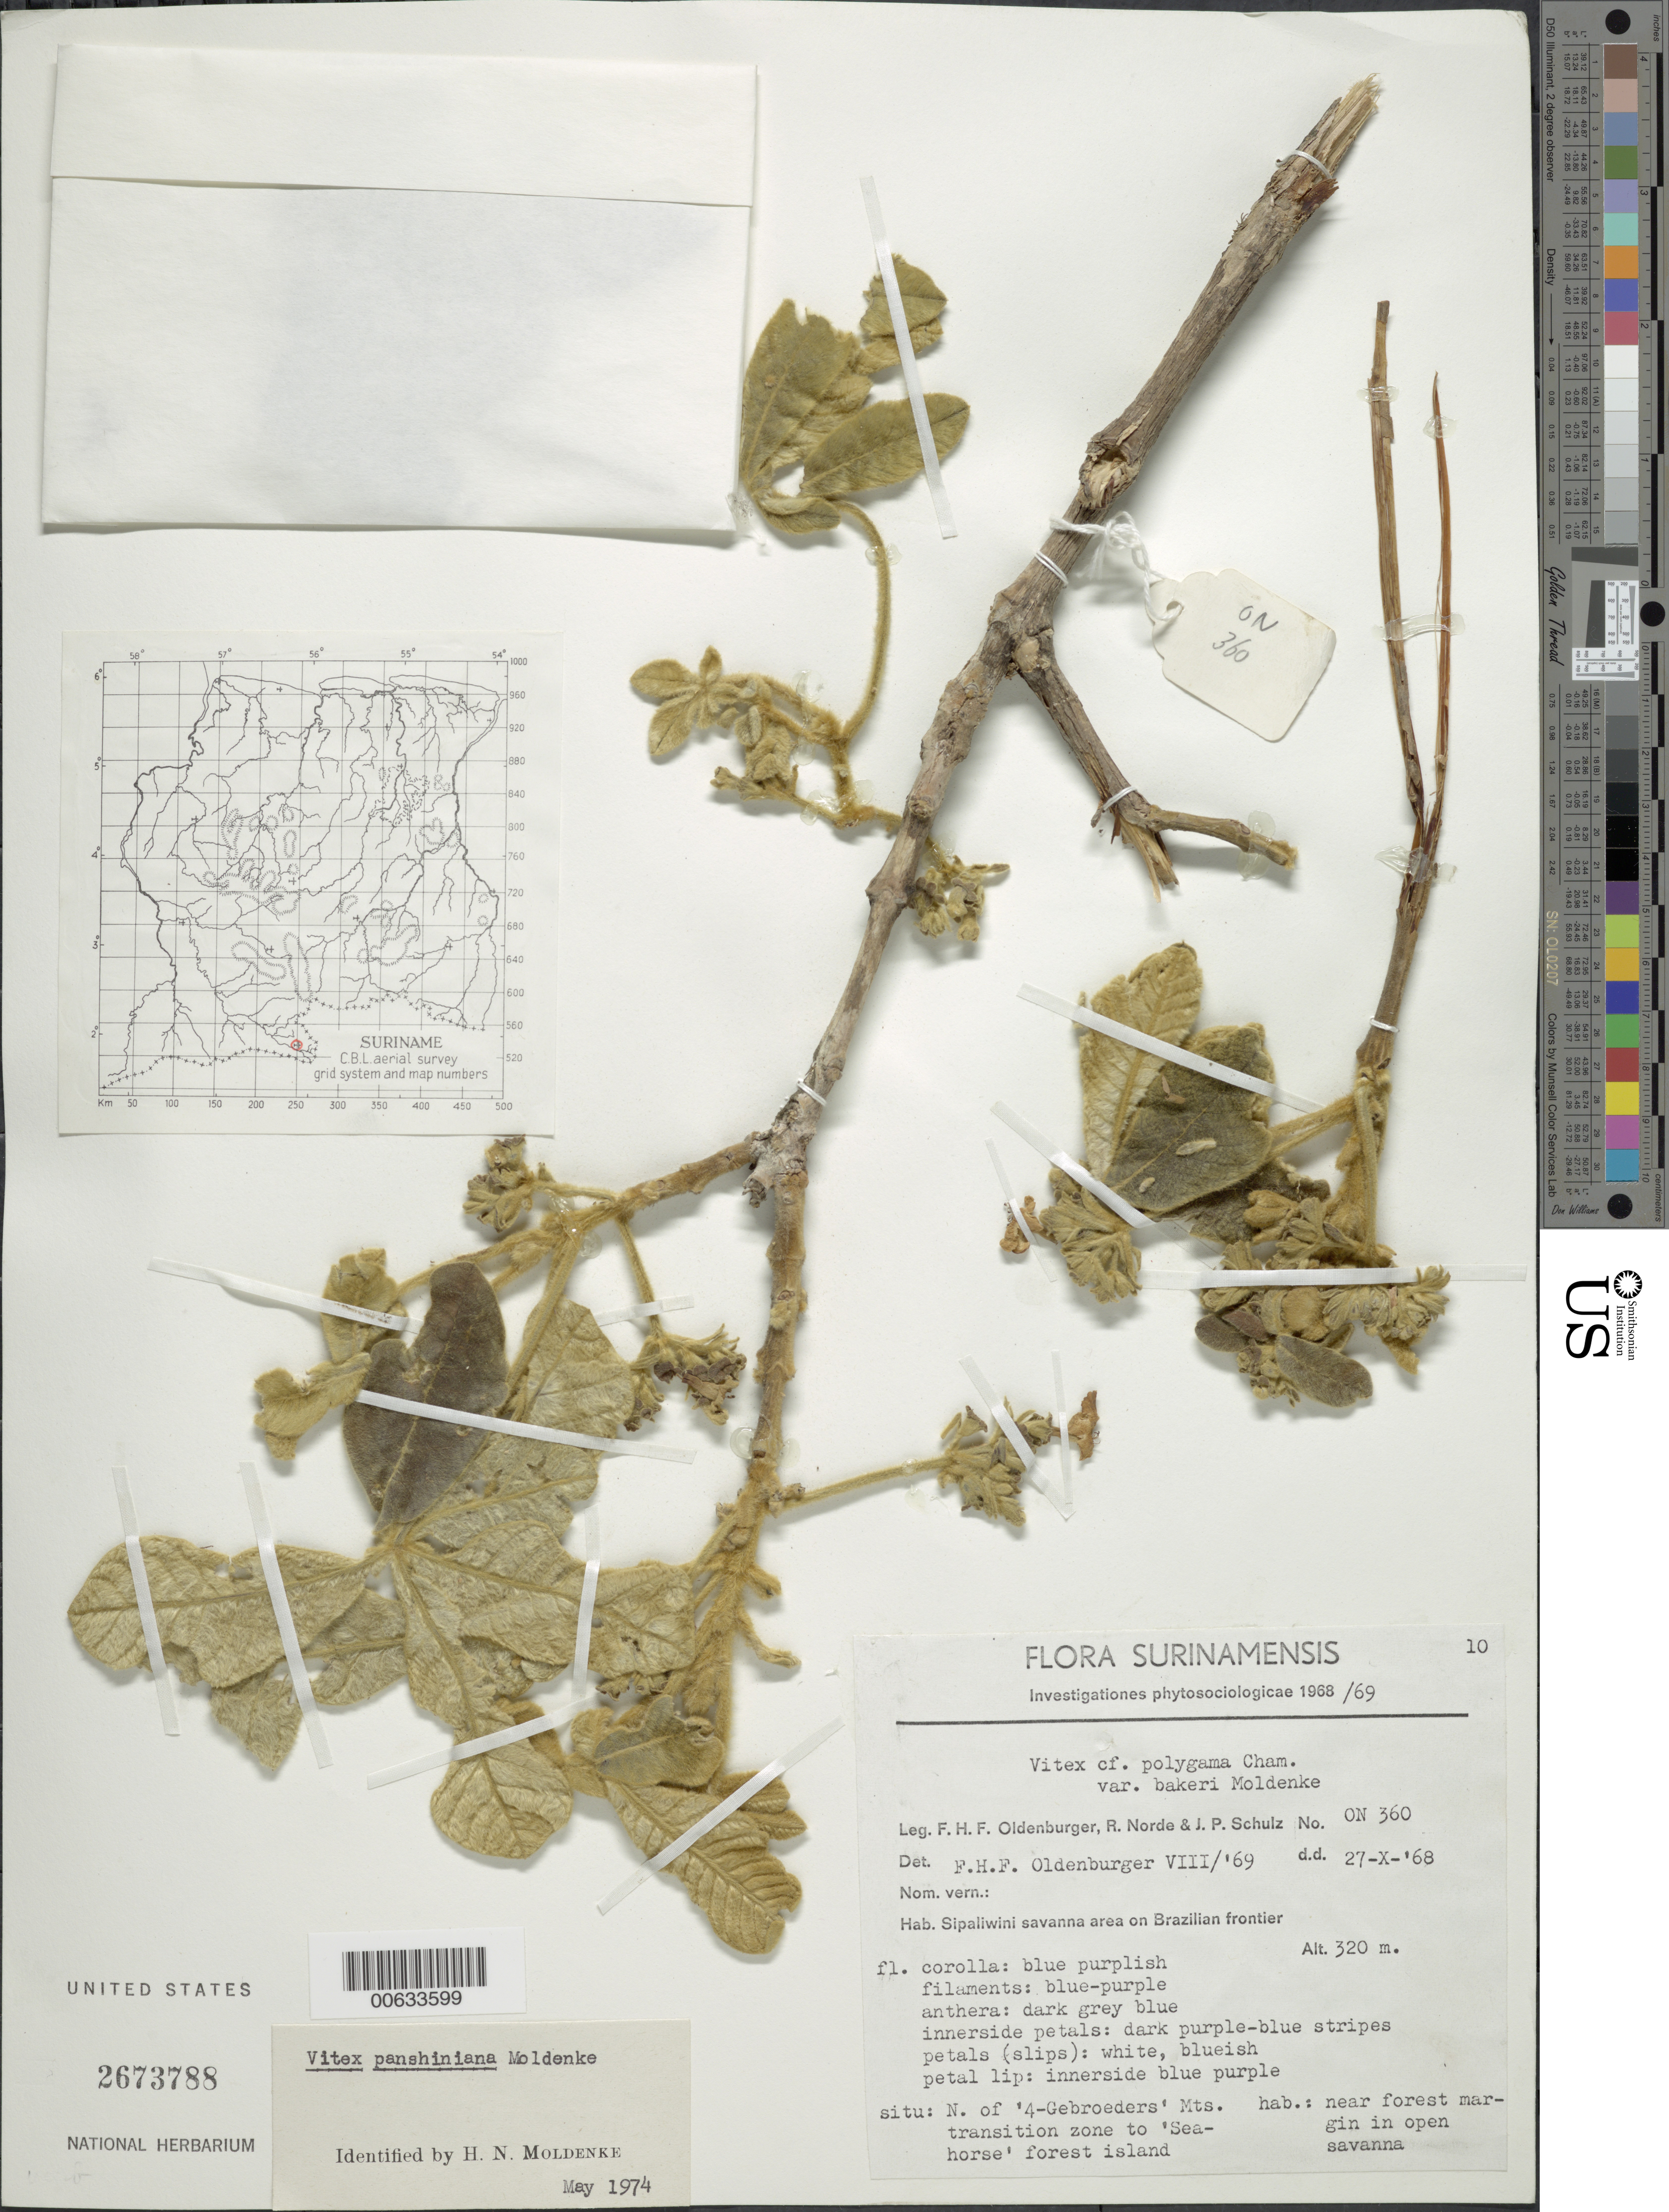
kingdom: Plantae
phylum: Tracheophyta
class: Magnoliopsida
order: Lamiales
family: Lamiaceae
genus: Vitex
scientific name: Vitex panshiniana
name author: Moldenke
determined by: Moldenke, H. N.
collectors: F. Oldenburger, R. Norde & J. P. Schulz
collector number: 360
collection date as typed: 27-Oct-68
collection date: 1968-10-27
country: Suriname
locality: Sipaliwini Savanna, Brazilian frontier, N slope of '4-Gebroeders' Mts.; transition zone to 'Seahorse' forest island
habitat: Near forest margin in open savanna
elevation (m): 320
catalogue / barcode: US 2673688